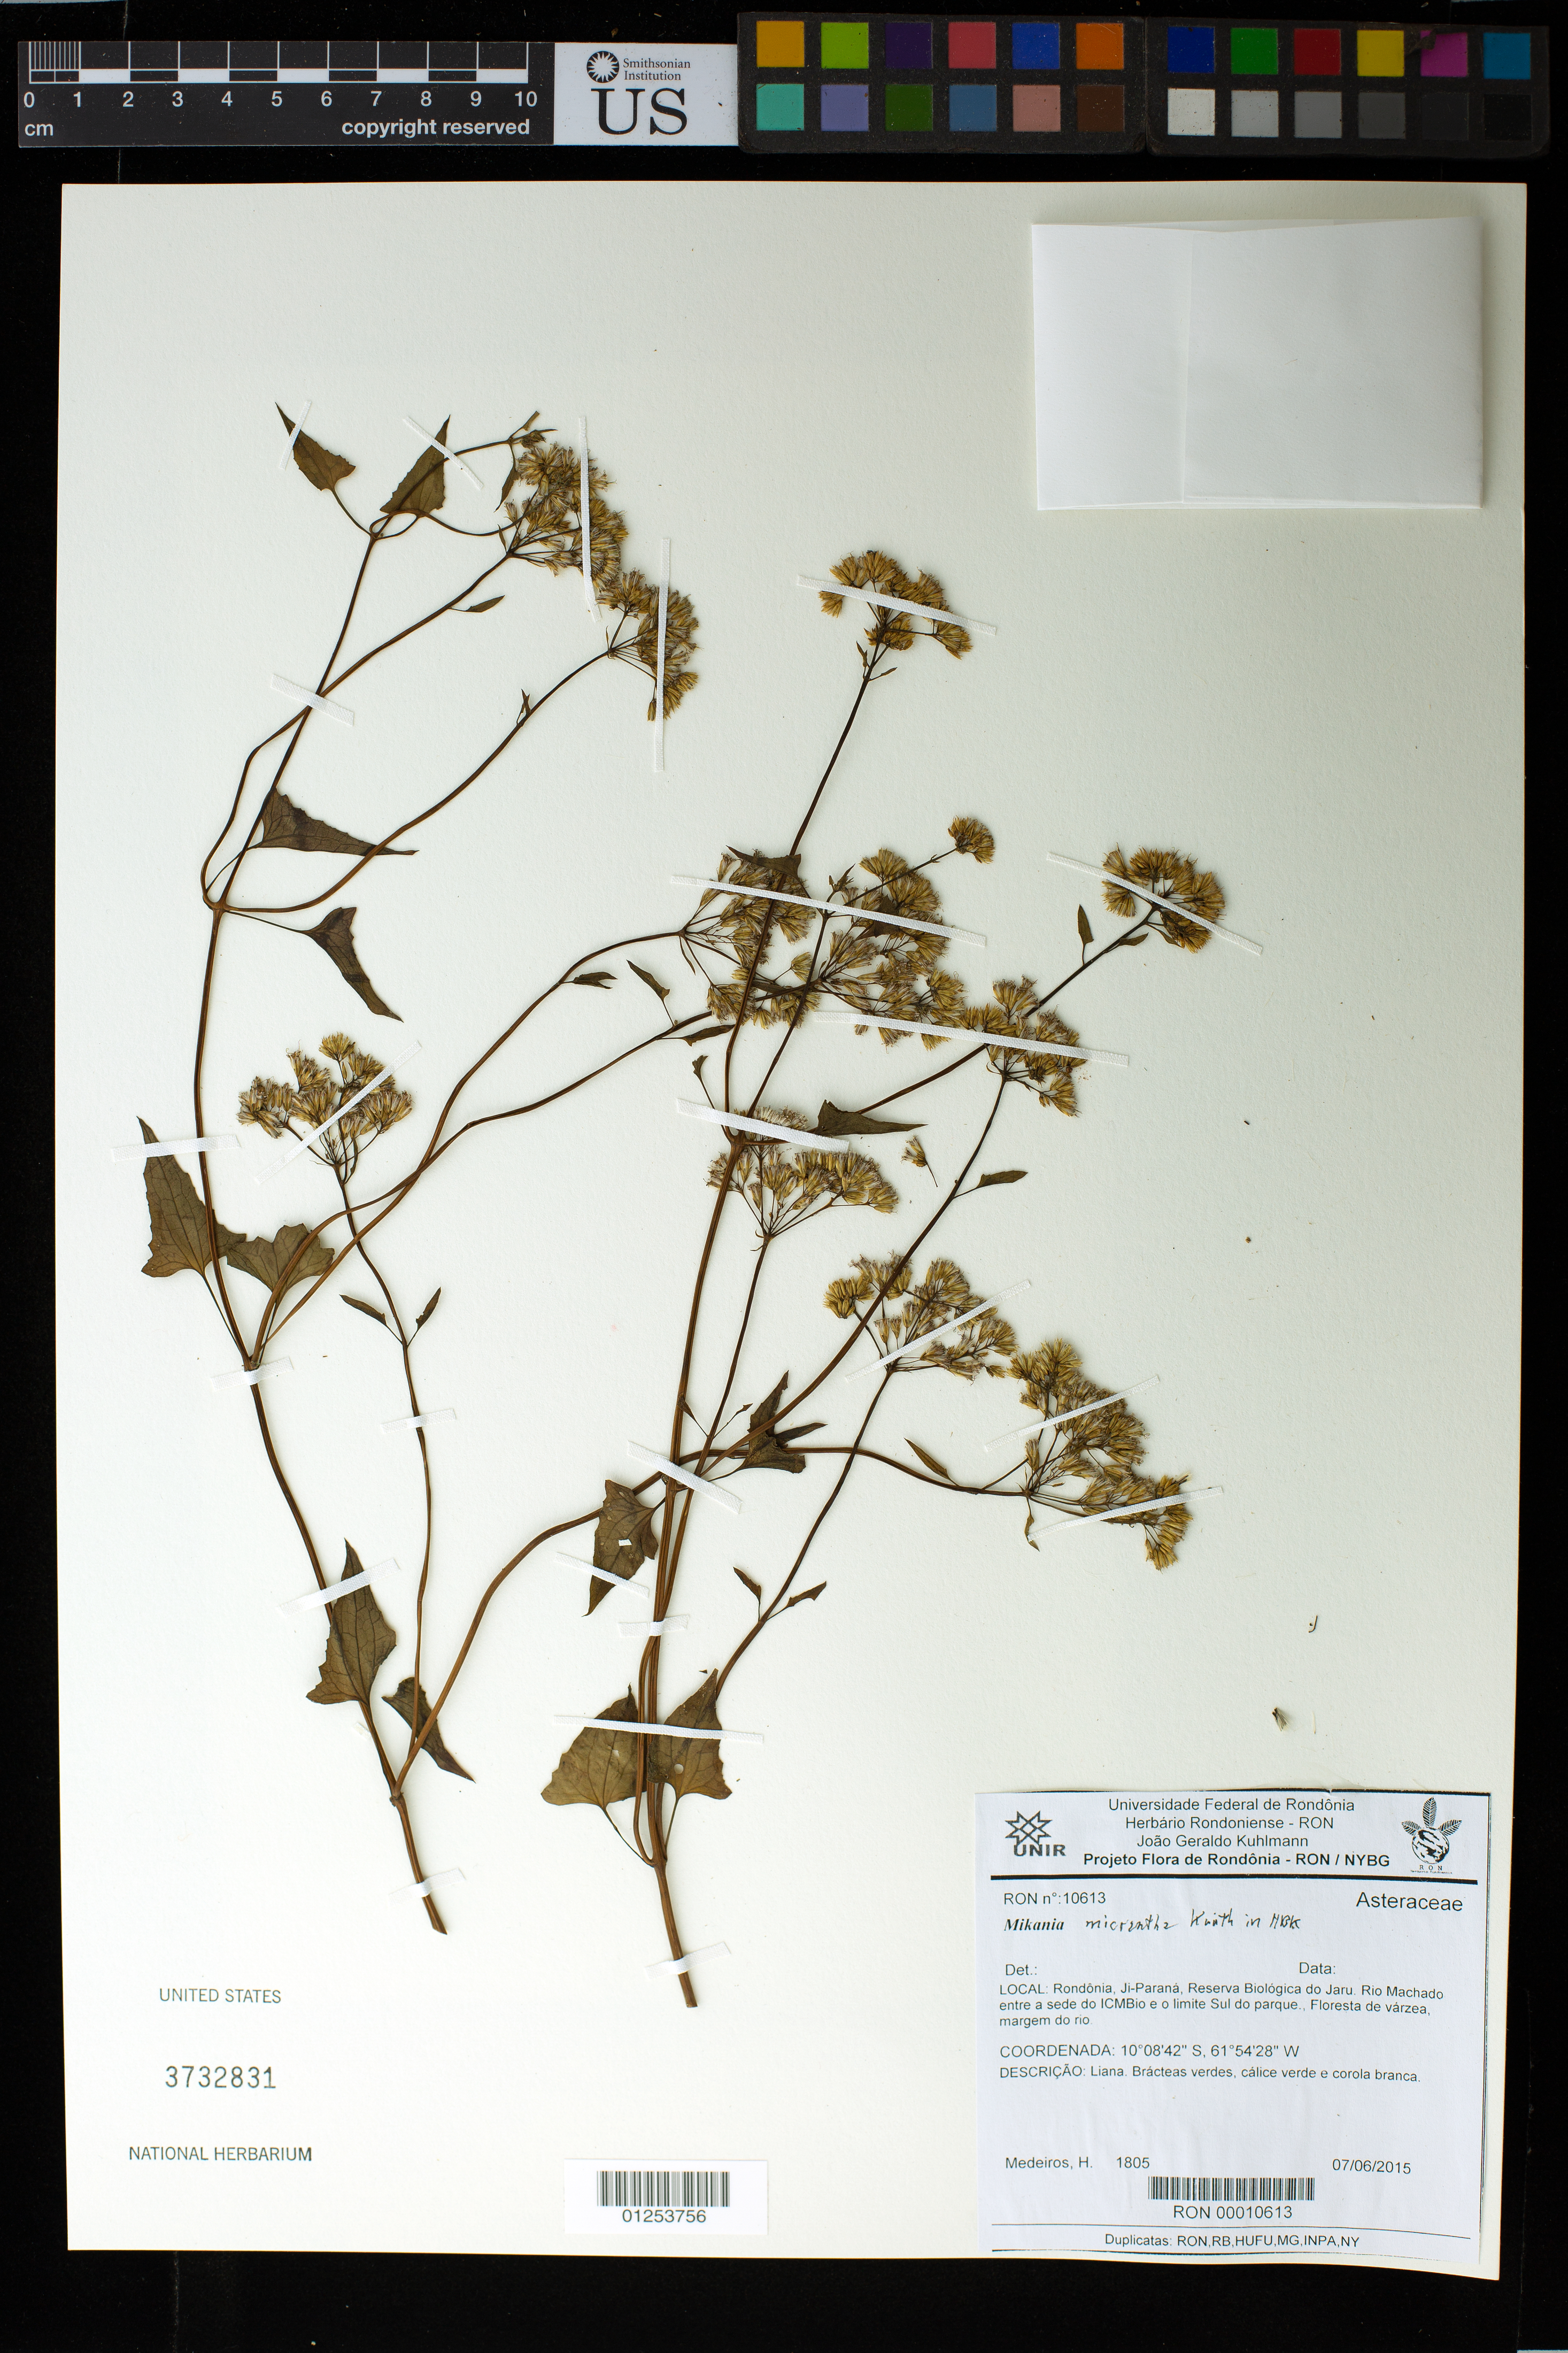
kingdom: Plantae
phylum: Tracheophyta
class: Magnoliopsida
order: Asterales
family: Asteraceae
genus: Mikania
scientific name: Mikania micrantha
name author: Kunth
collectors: H. Medeiros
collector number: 1805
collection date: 2015-06-07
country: Brazil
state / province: Rondônia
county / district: Ji-Paraná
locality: Reserva Biologica do Jaru. Rio Machado entre a sede do ICMBio e o limite Sul do parque. Floresta de varzea, margem do rio.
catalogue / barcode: US 3732831